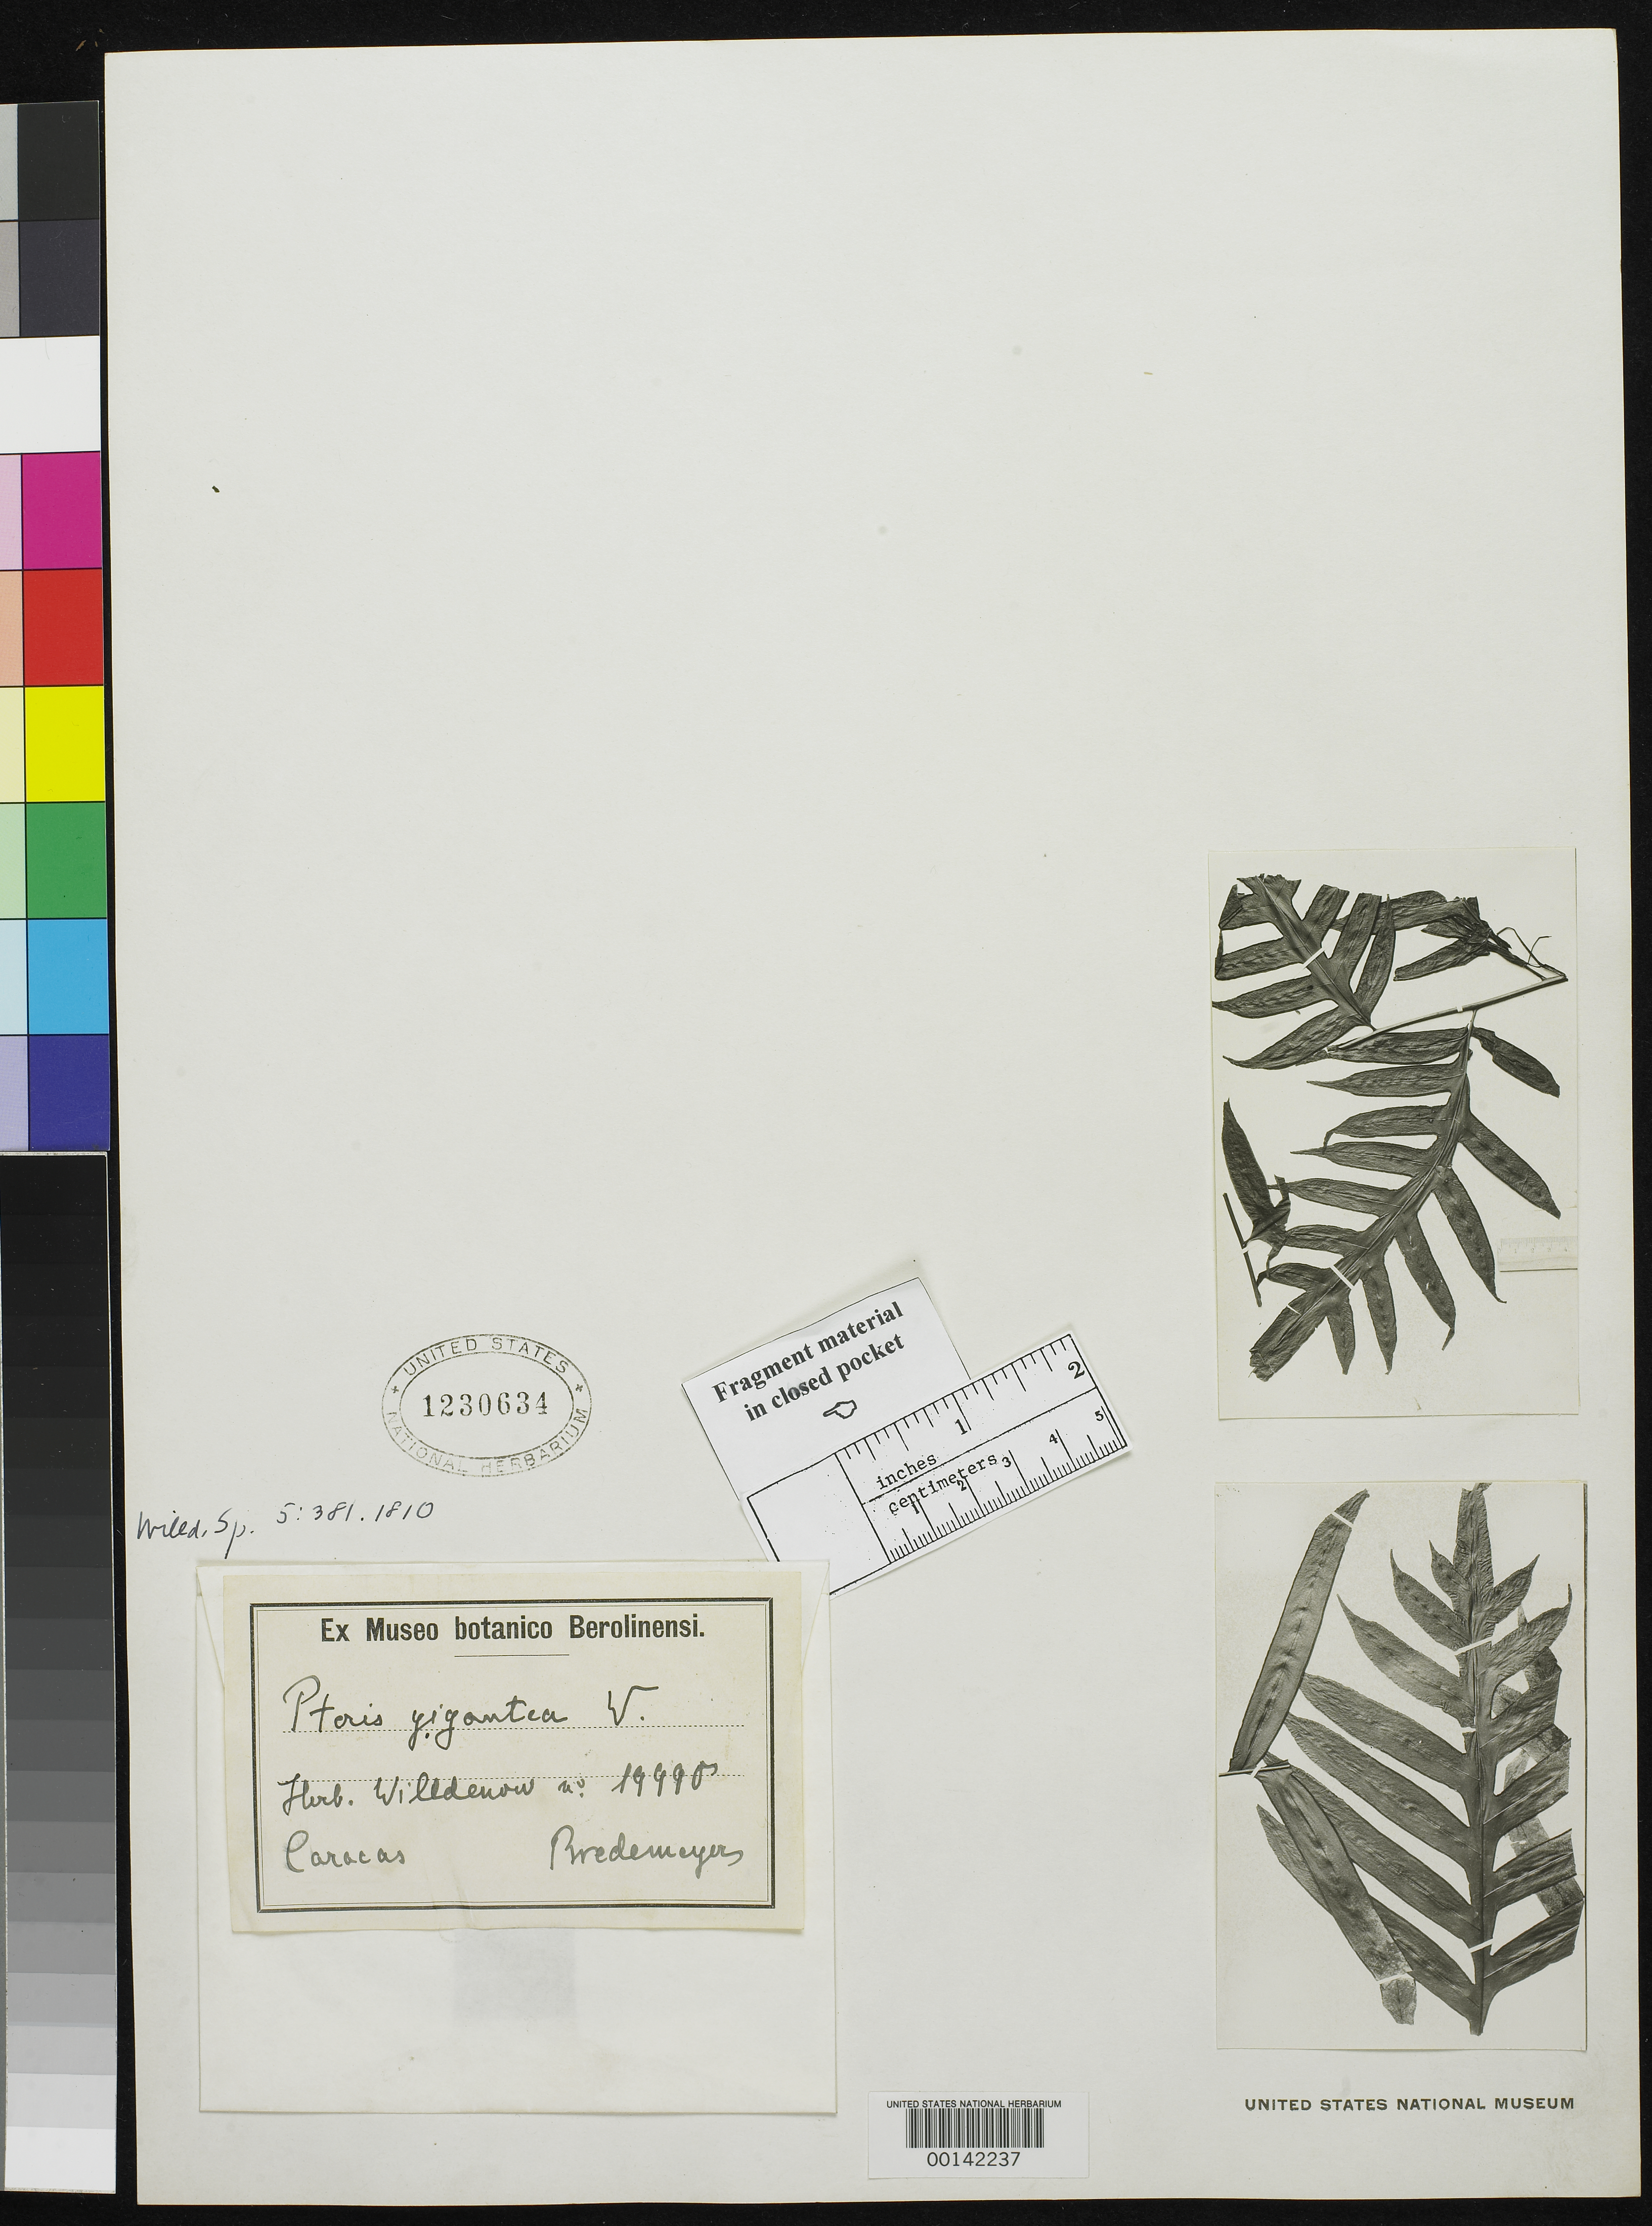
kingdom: Plantae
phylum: Tracheophyta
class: Polypodiopsida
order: Polypodiales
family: Pteridaceae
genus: Pteris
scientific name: Pteris gigantea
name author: Willd.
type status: Type Fragment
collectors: F. Bredmeyer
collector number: Willd. Herb. 19990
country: Venezuela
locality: Caracas.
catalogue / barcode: US 1230634